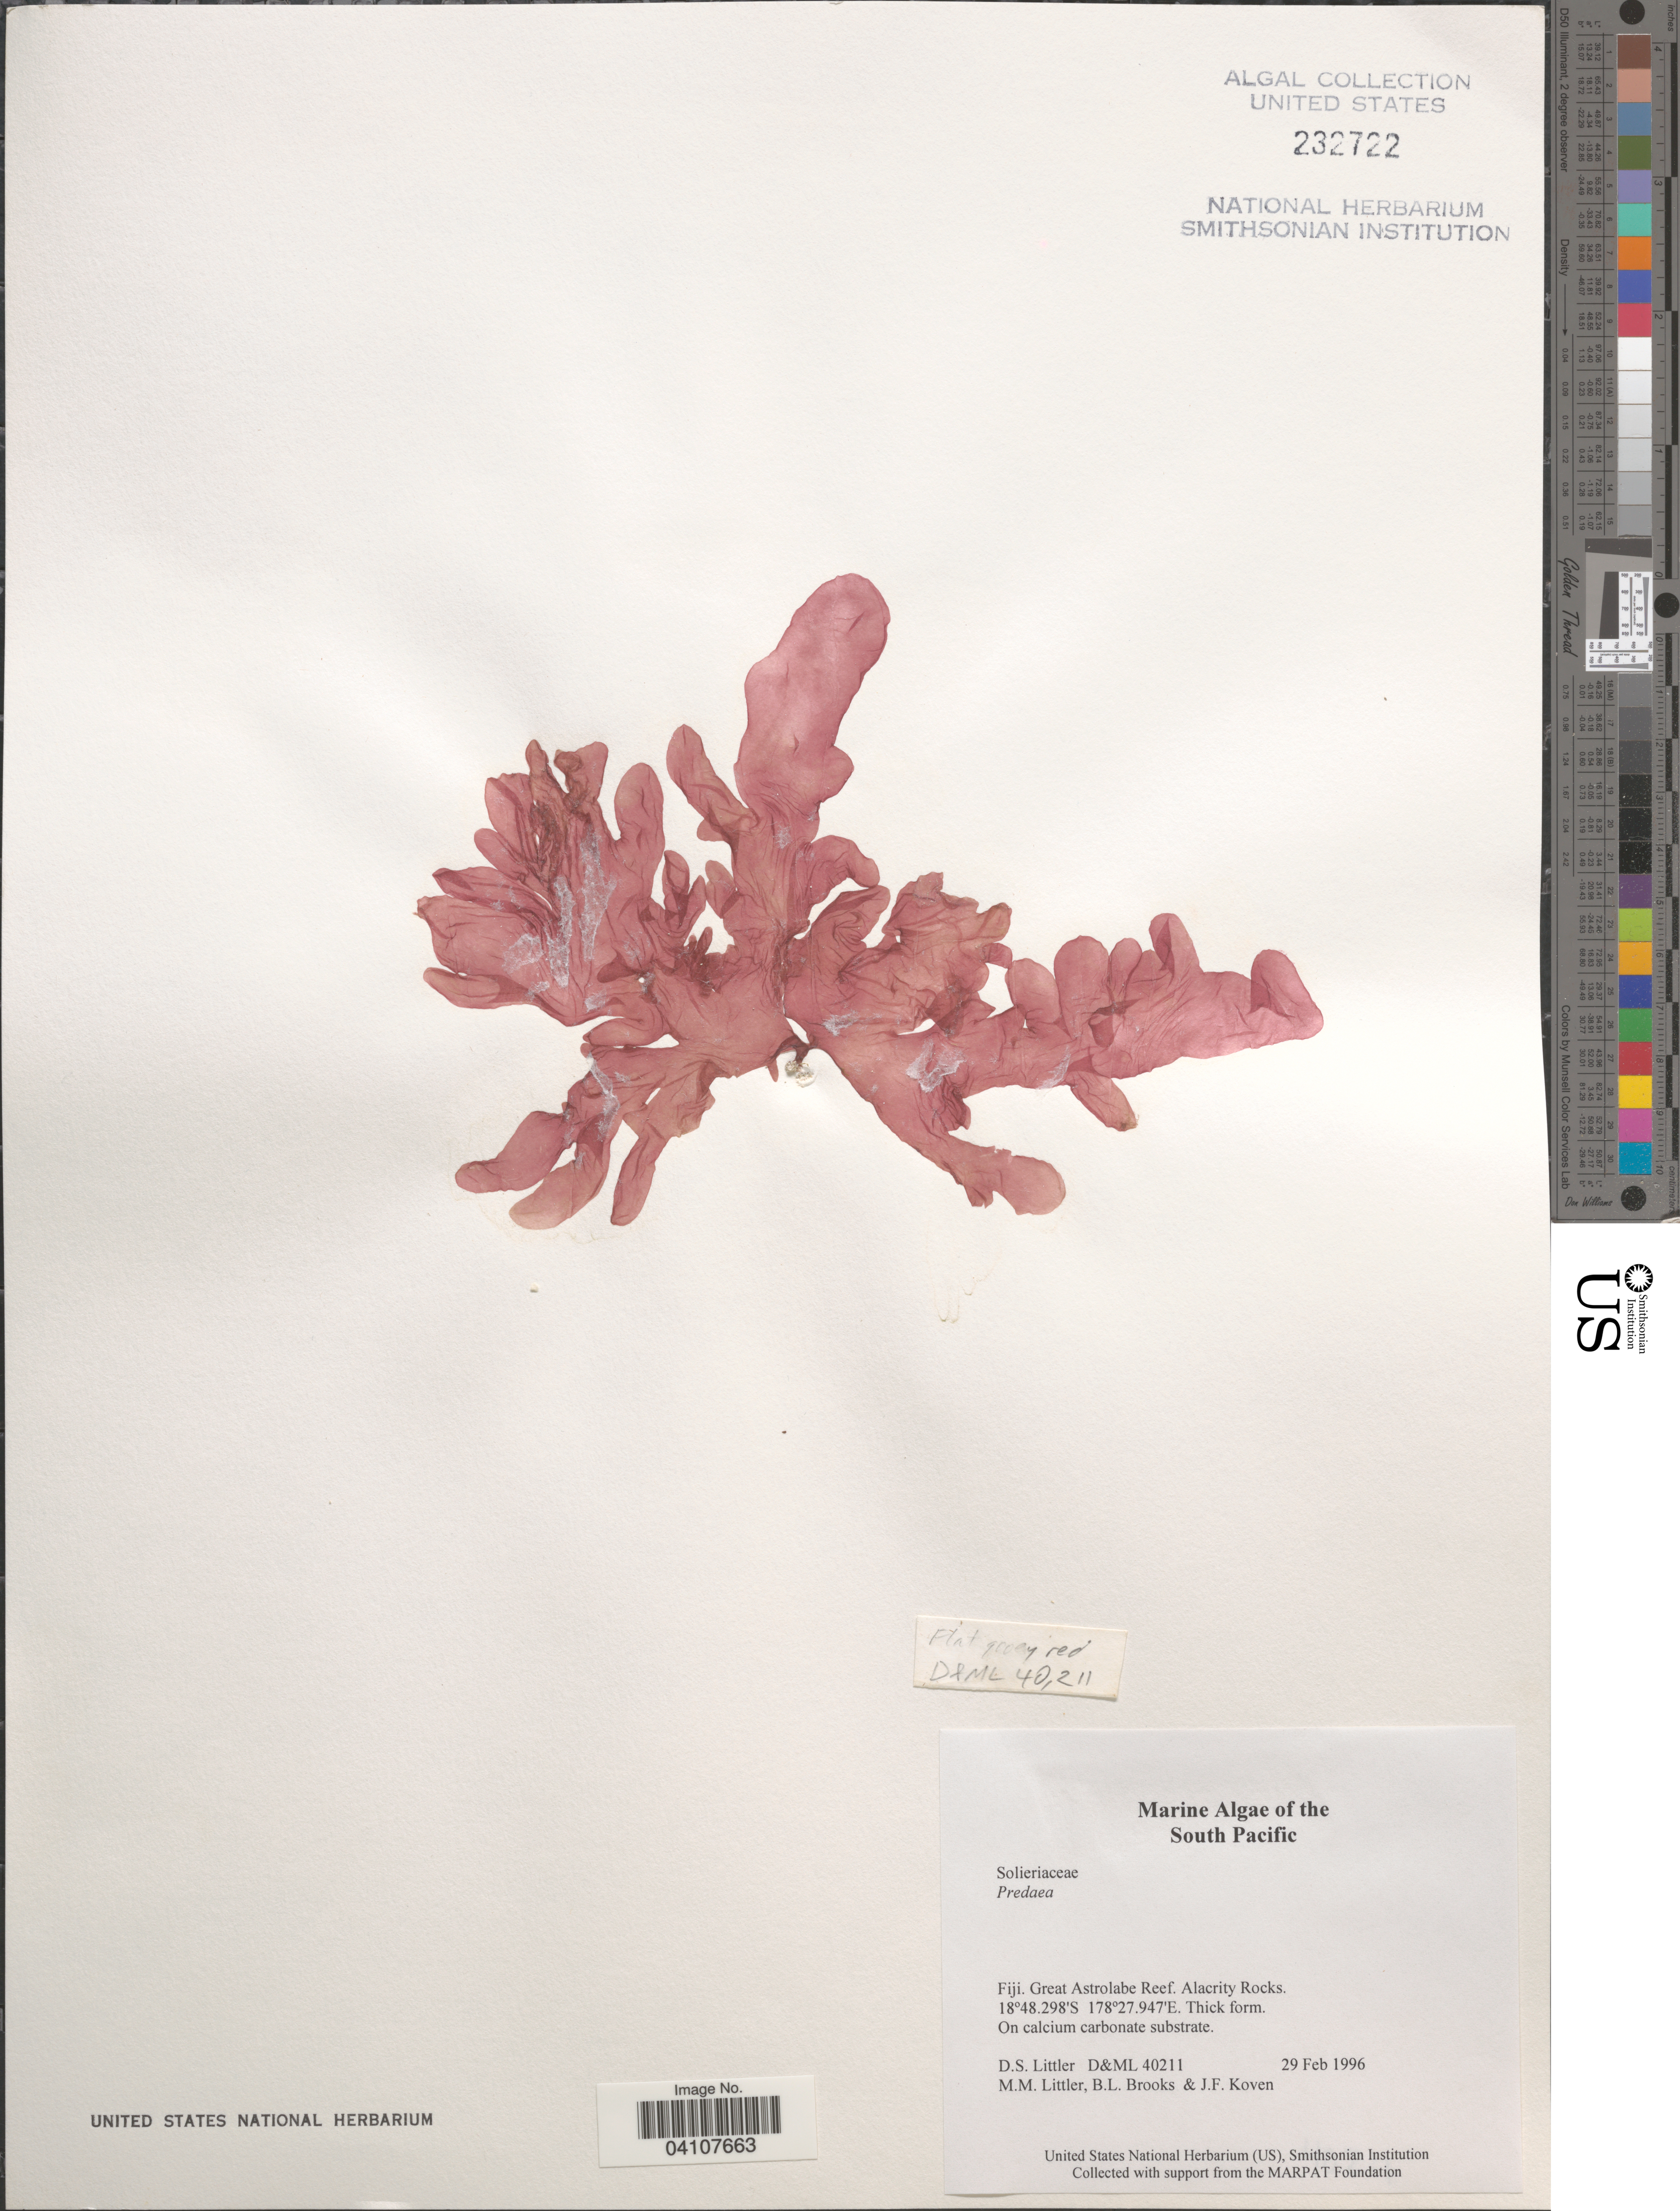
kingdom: Plantae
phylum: Rhodophyta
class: Florideophyceae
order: Nemastomatales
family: Nemastomataceae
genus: Predaea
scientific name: Predaea sp.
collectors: D. S. Littler, B. Brooks & J. Koven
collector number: D&ML40211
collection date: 1996-02-29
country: Fiji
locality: South Pacific. Great Astrolabe Reef. Alacrity Rocks.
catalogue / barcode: US 232722